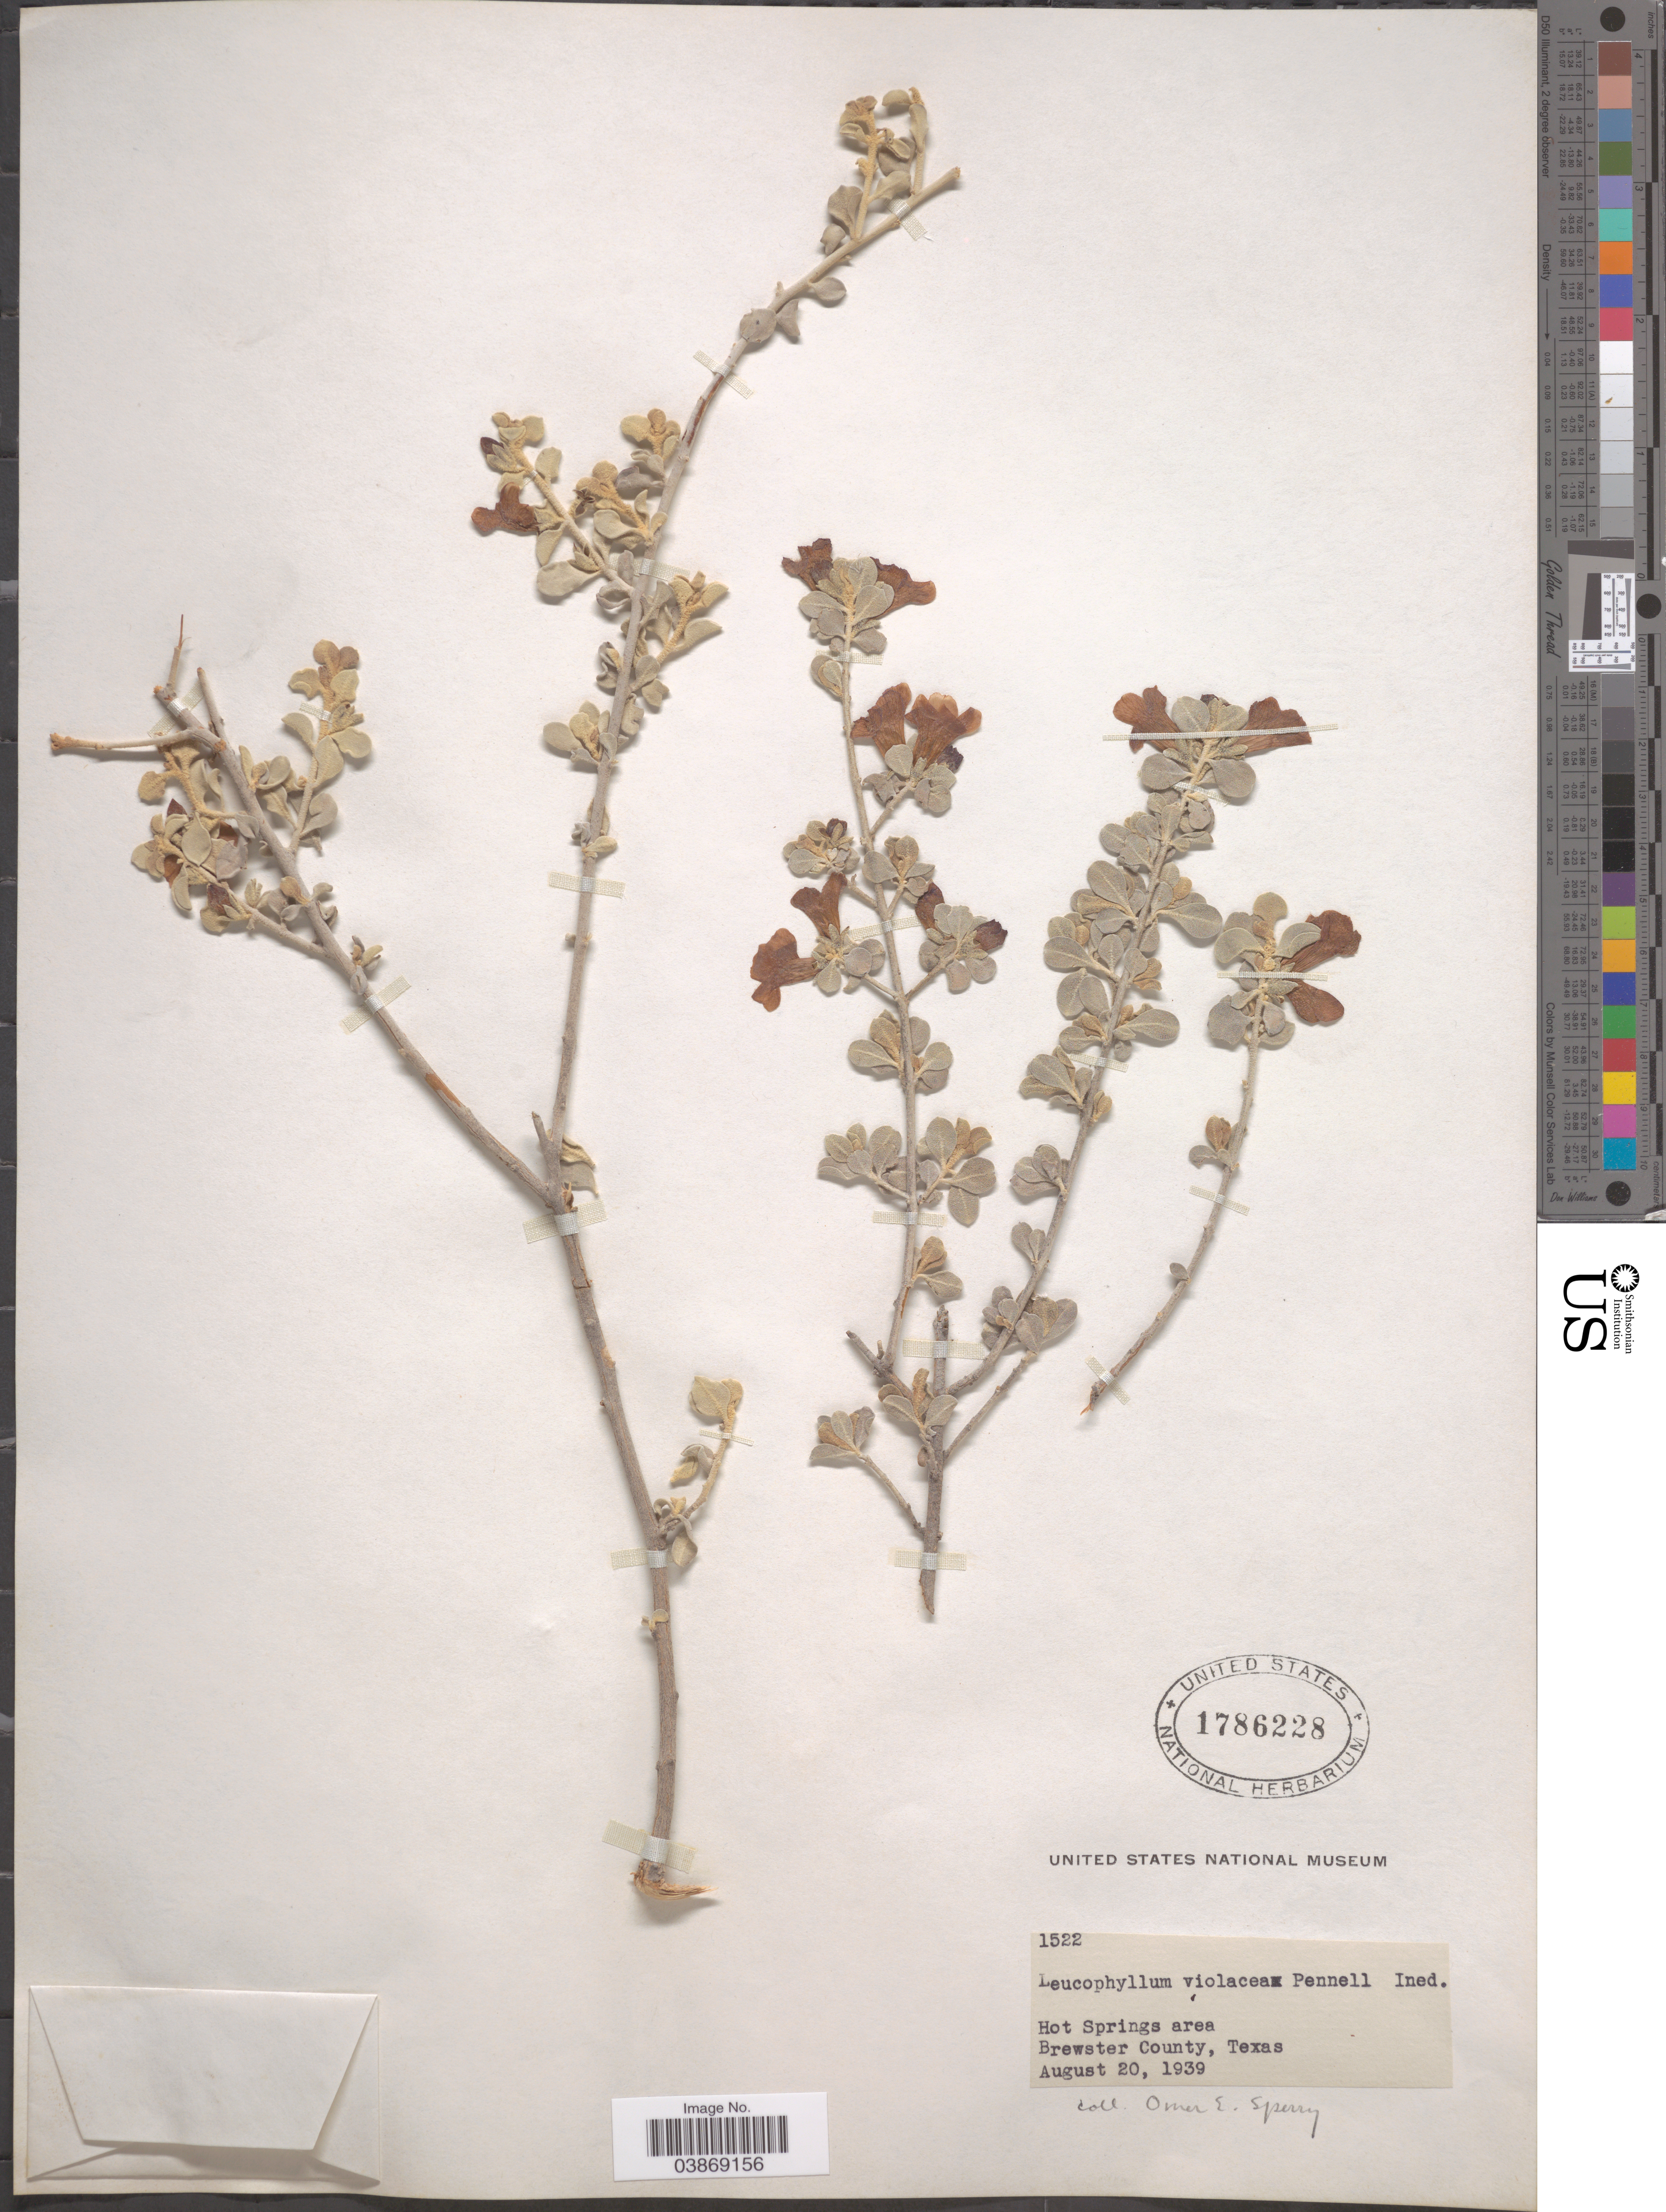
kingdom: Plantae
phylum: Tracheophyta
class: Magnoliopsida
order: Lamiales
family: Scrophulariaceae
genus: Leucophyllum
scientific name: Leucophyllum minus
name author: A. Gray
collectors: O. E. Sperry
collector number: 1522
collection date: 1939-08-20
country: United States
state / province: Texas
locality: Hot Springs area. Brewster County.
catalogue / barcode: US 1786228